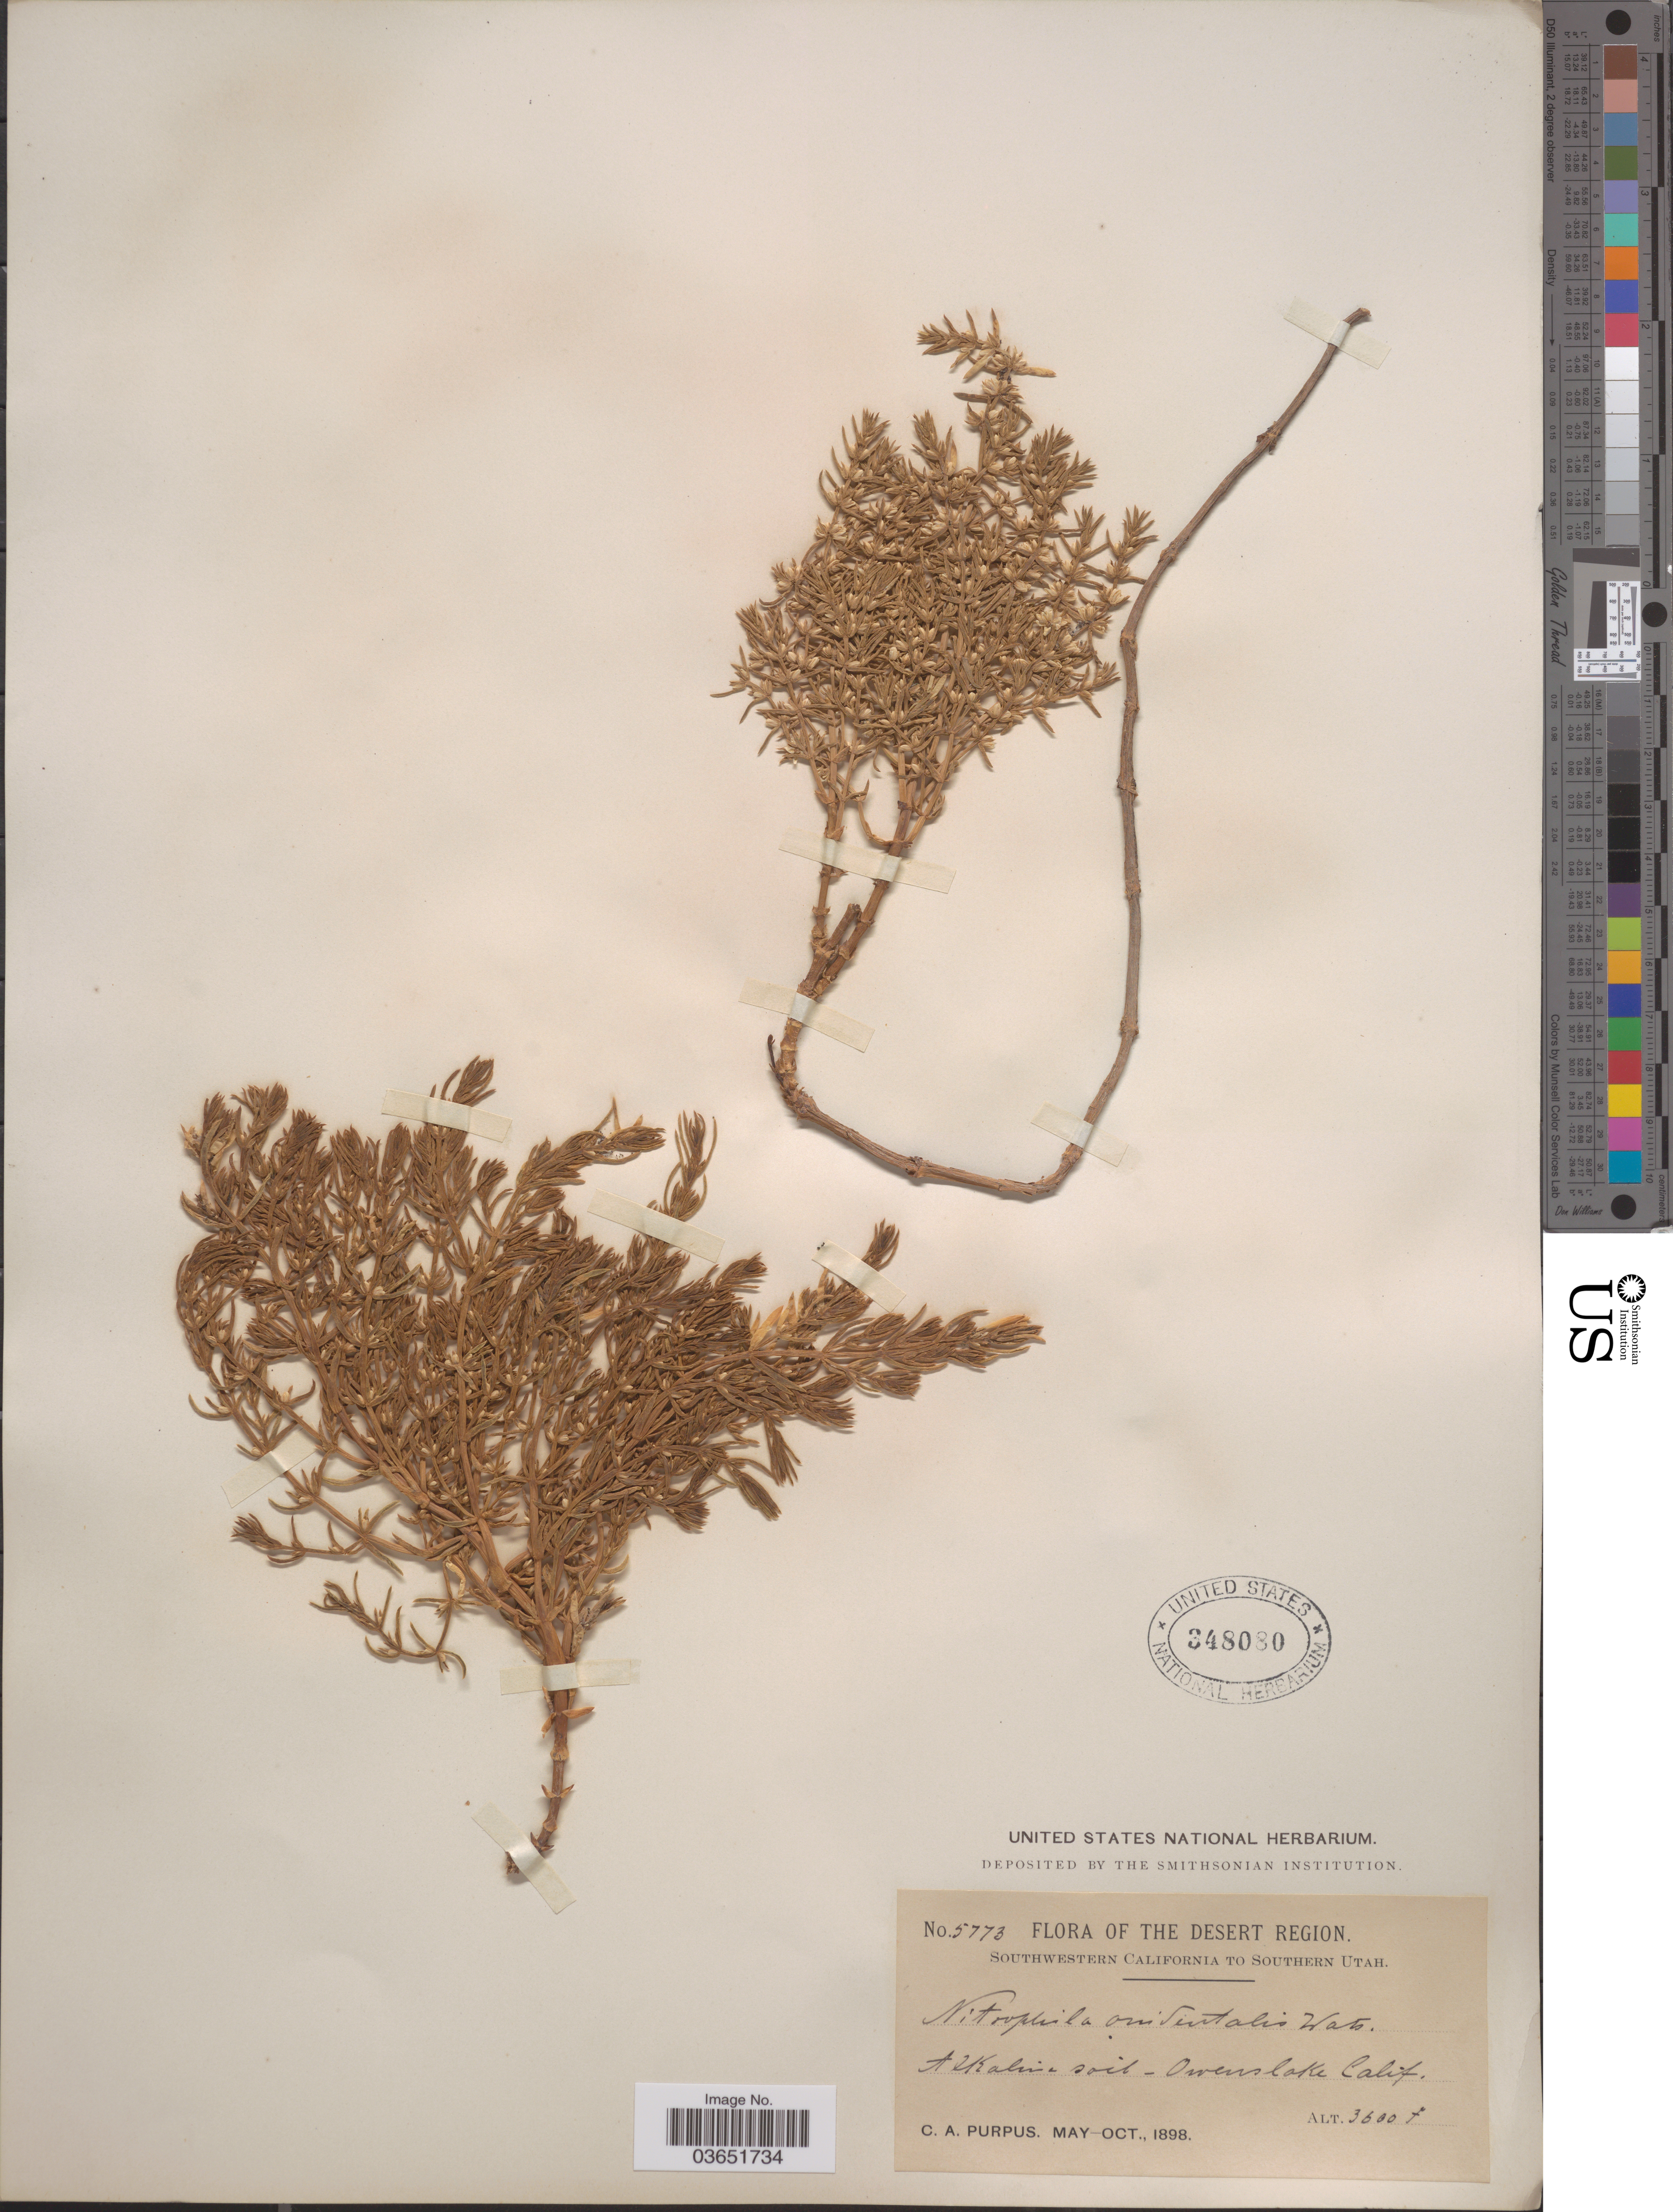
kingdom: Plantae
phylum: Tracheophyta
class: Magnoliopsida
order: Caryophyllales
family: Amaranthaceae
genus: Nitrophila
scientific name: Nitrophila occidentalis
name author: (Moq.) S. Watson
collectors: C. A. Purpus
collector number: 5773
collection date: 1898-05/1898-10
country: United States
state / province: California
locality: The Desert Region. Southwestern California. Owenslake.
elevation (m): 1097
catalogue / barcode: US 348080